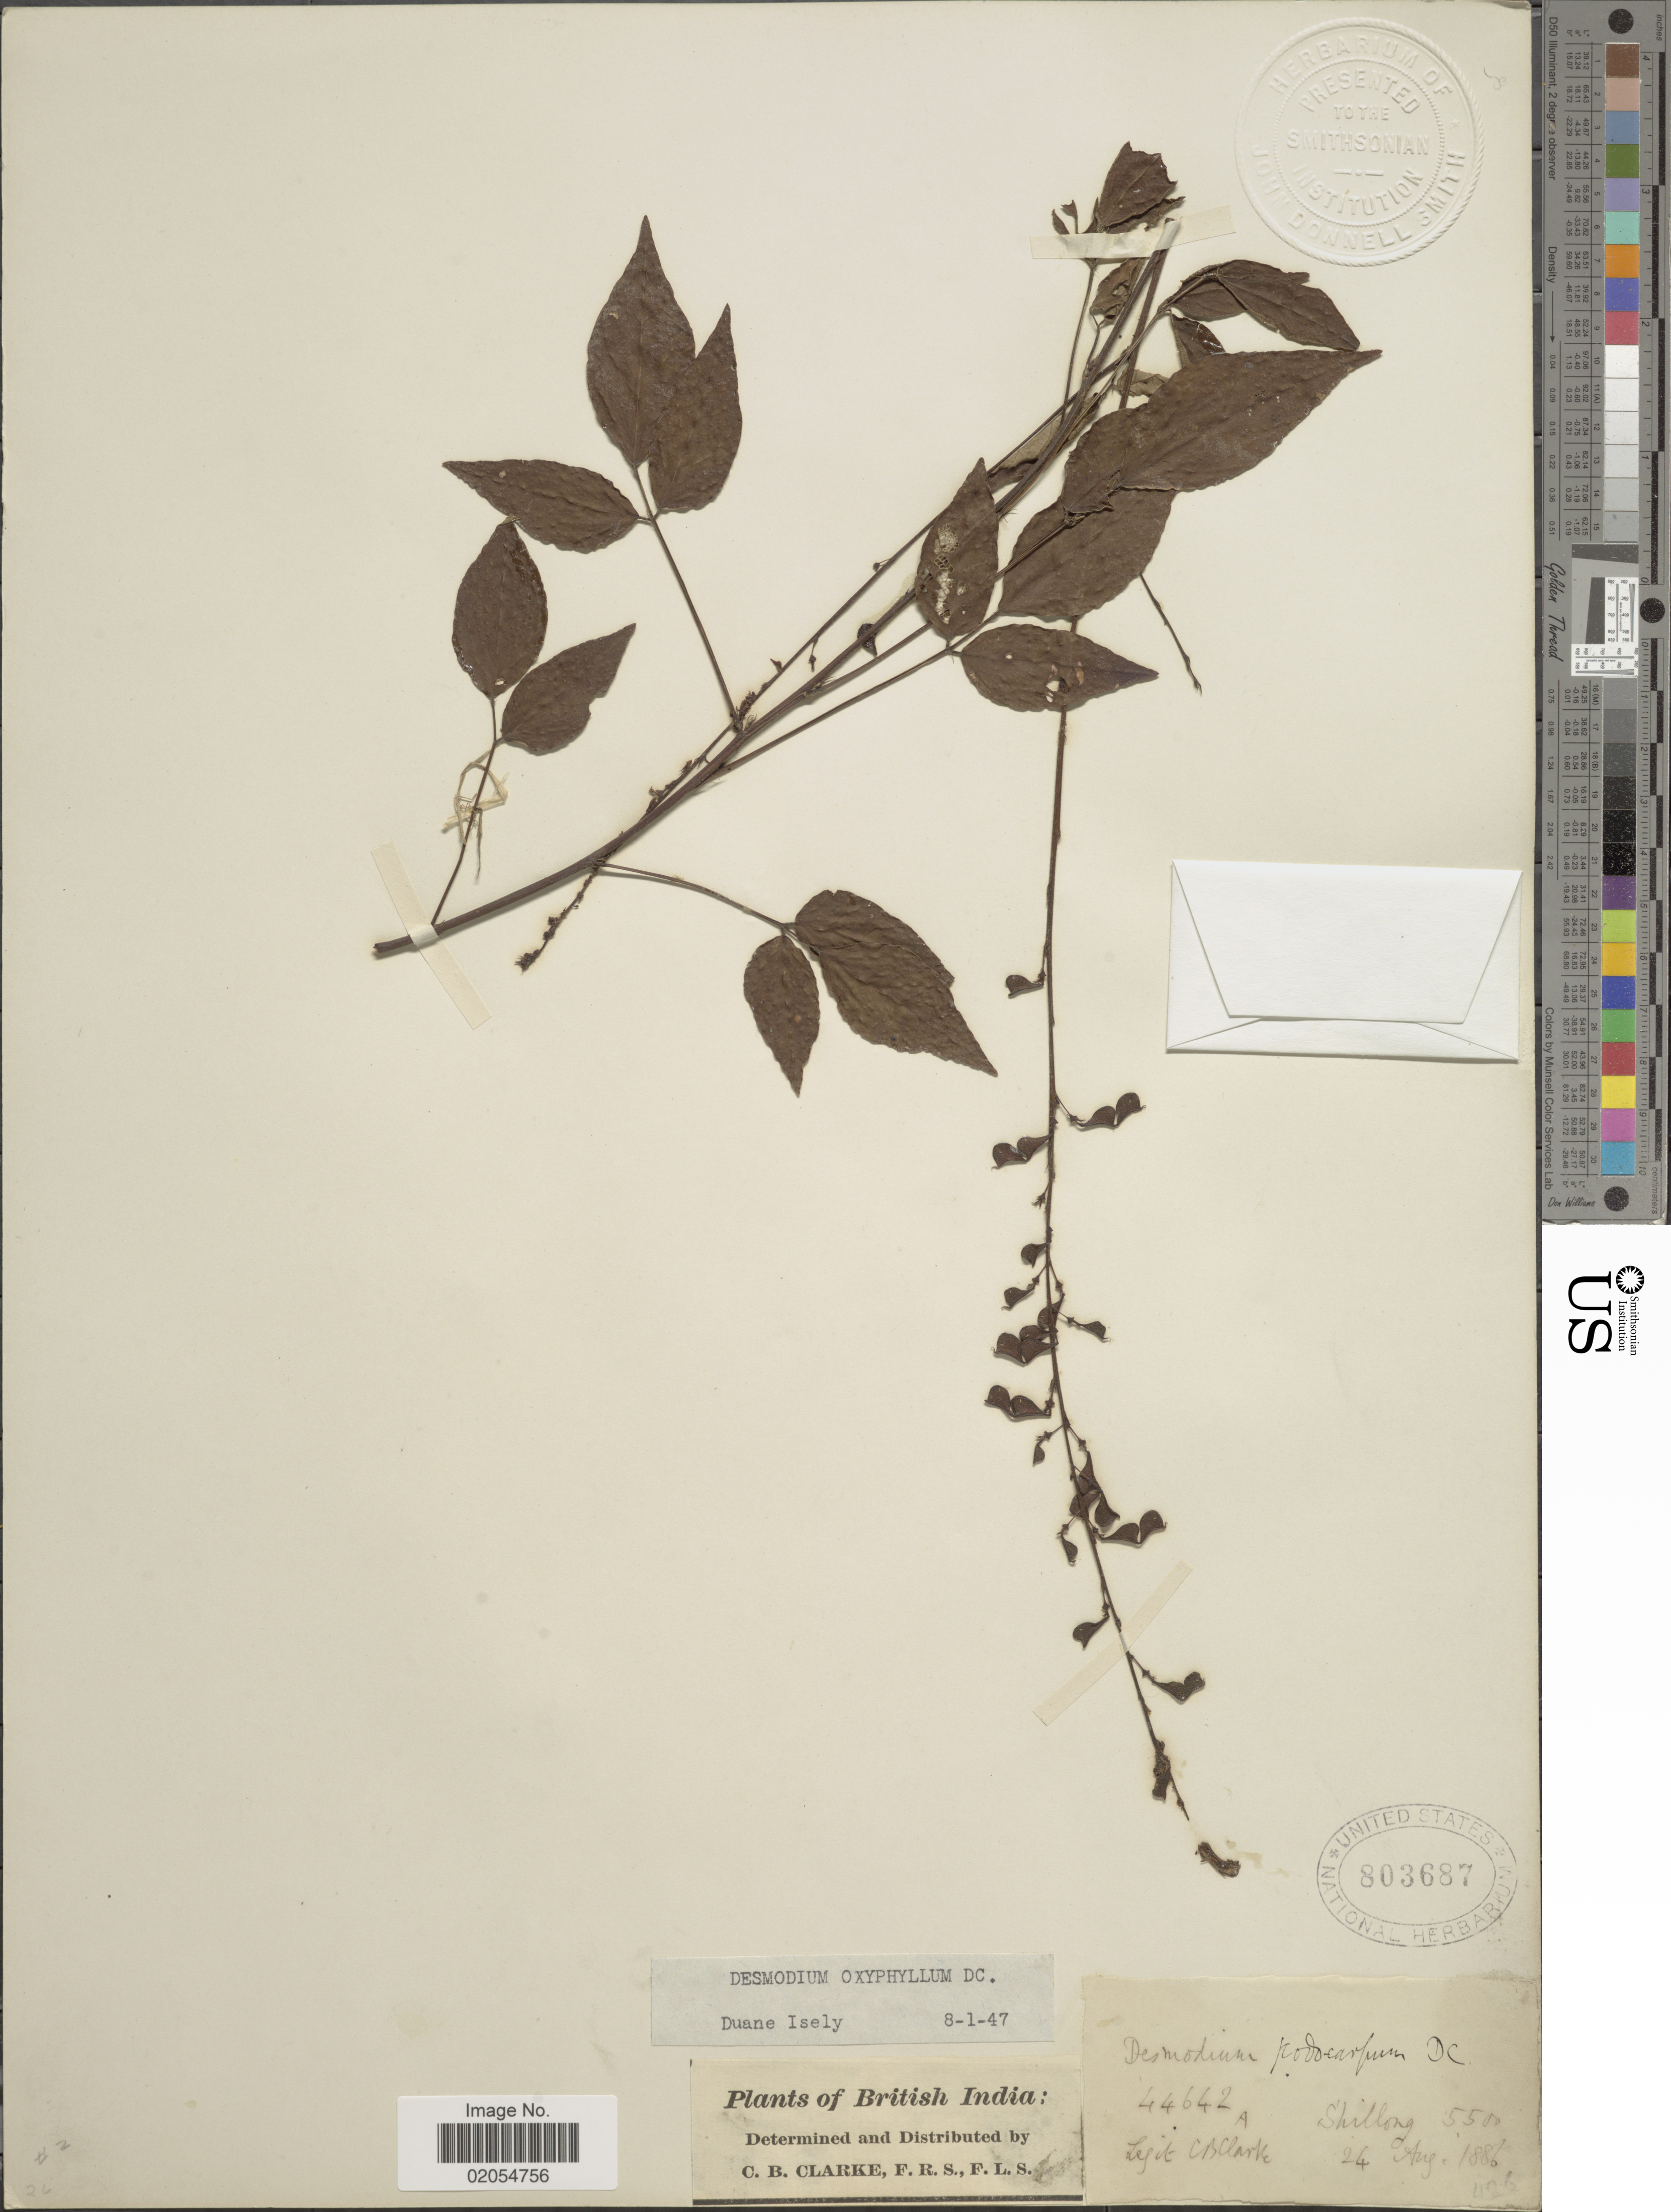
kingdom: Plantae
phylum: Tracheophyta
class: Magnoliopsida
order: Fabales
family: Fabaceae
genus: Hylodesmum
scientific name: Hylodesmum podocarpum subsp. oxyphyllum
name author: (DC.) H. Ohashi & R.R. Mill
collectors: C. B. Clarke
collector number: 44642A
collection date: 1886-08-24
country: India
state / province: Meghalaya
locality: Shillong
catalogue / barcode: US 803687